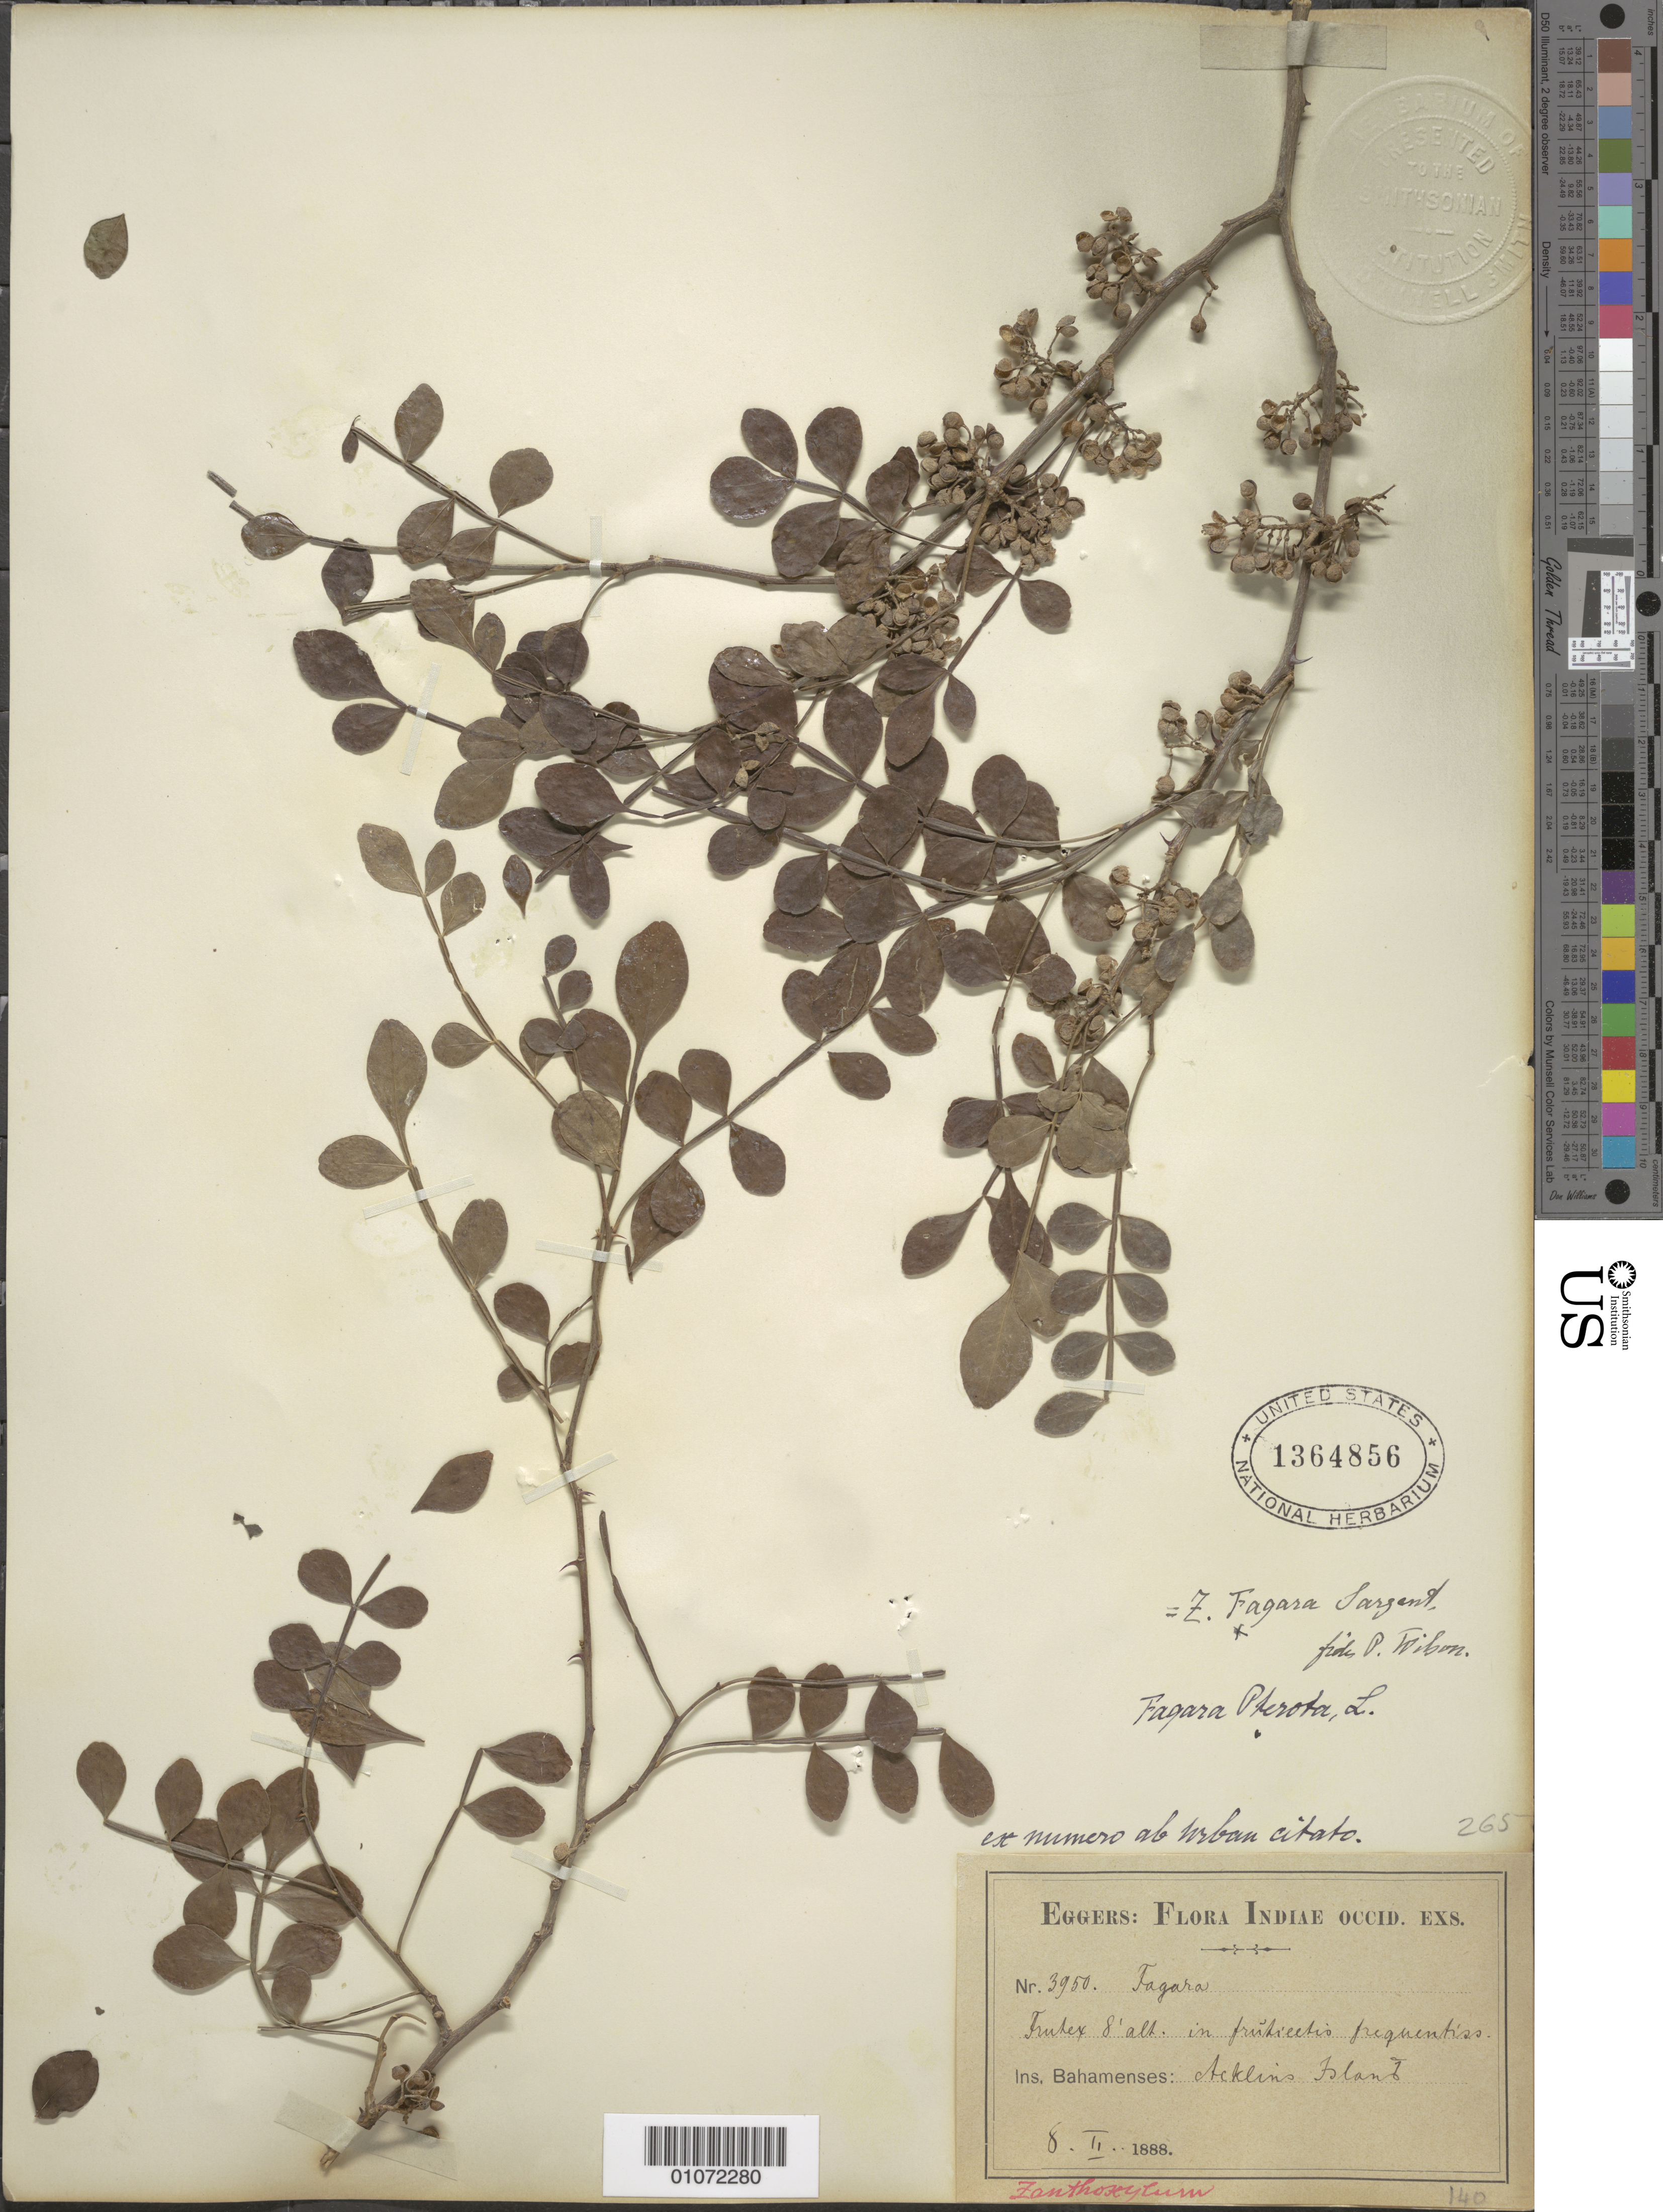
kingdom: Plantae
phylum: Tracheophyta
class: Magnoliopsida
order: Sapindales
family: Rutaceae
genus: Zanthoxylum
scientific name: Zanthoxylum fagara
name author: (L.) Sarg.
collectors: H. F. A. von Eggers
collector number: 3950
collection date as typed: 08 Feb 1888 or 02 Aug 1888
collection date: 1888-02-08 or 1888-08-02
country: Bahamas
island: Acklin's I.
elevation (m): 2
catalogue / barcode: US 1364856